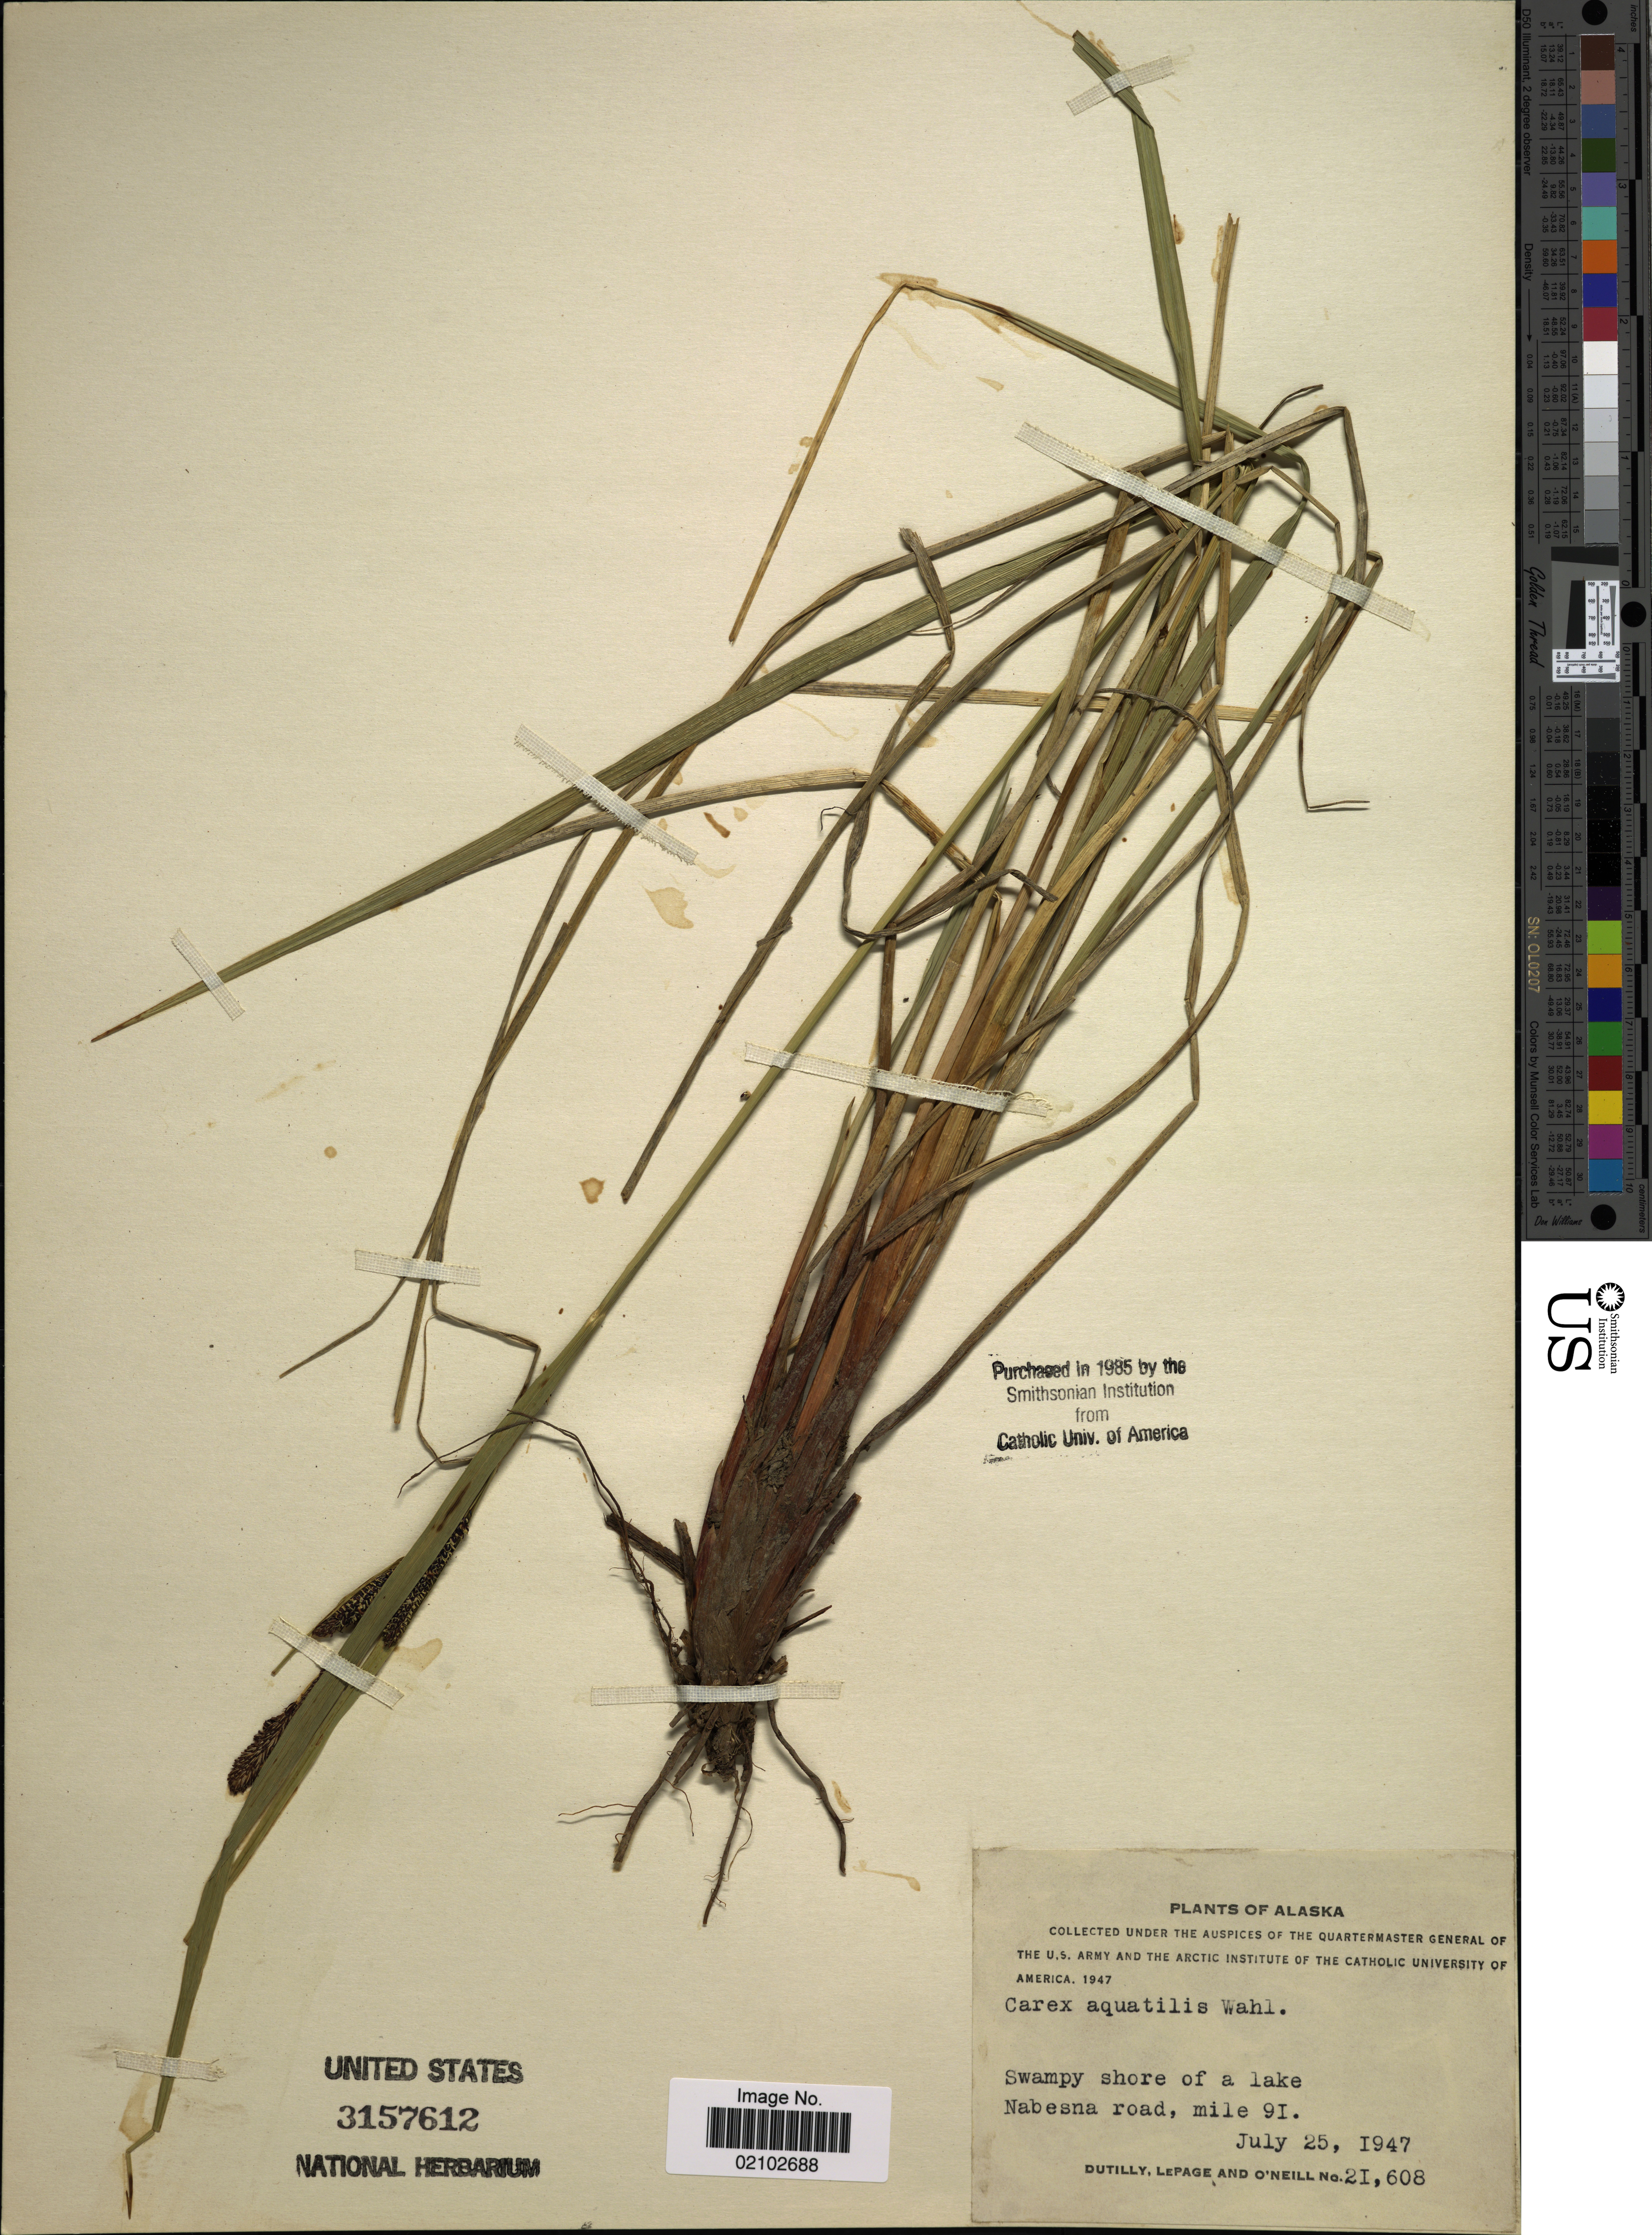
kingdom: Plantae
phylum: Tracheophyta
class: Liliopsida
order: Poales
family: Cyperaceae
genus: Carex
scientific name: Carex aquatilis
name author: Wahlenb.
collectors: -. Dutilly, -. LePage & -. O'Neill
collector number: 21608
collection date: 1947-07-25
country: United States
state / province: Alaska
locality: Swampy shor of a lake, Nabesna road, mile 91.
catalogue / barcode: US 3157612